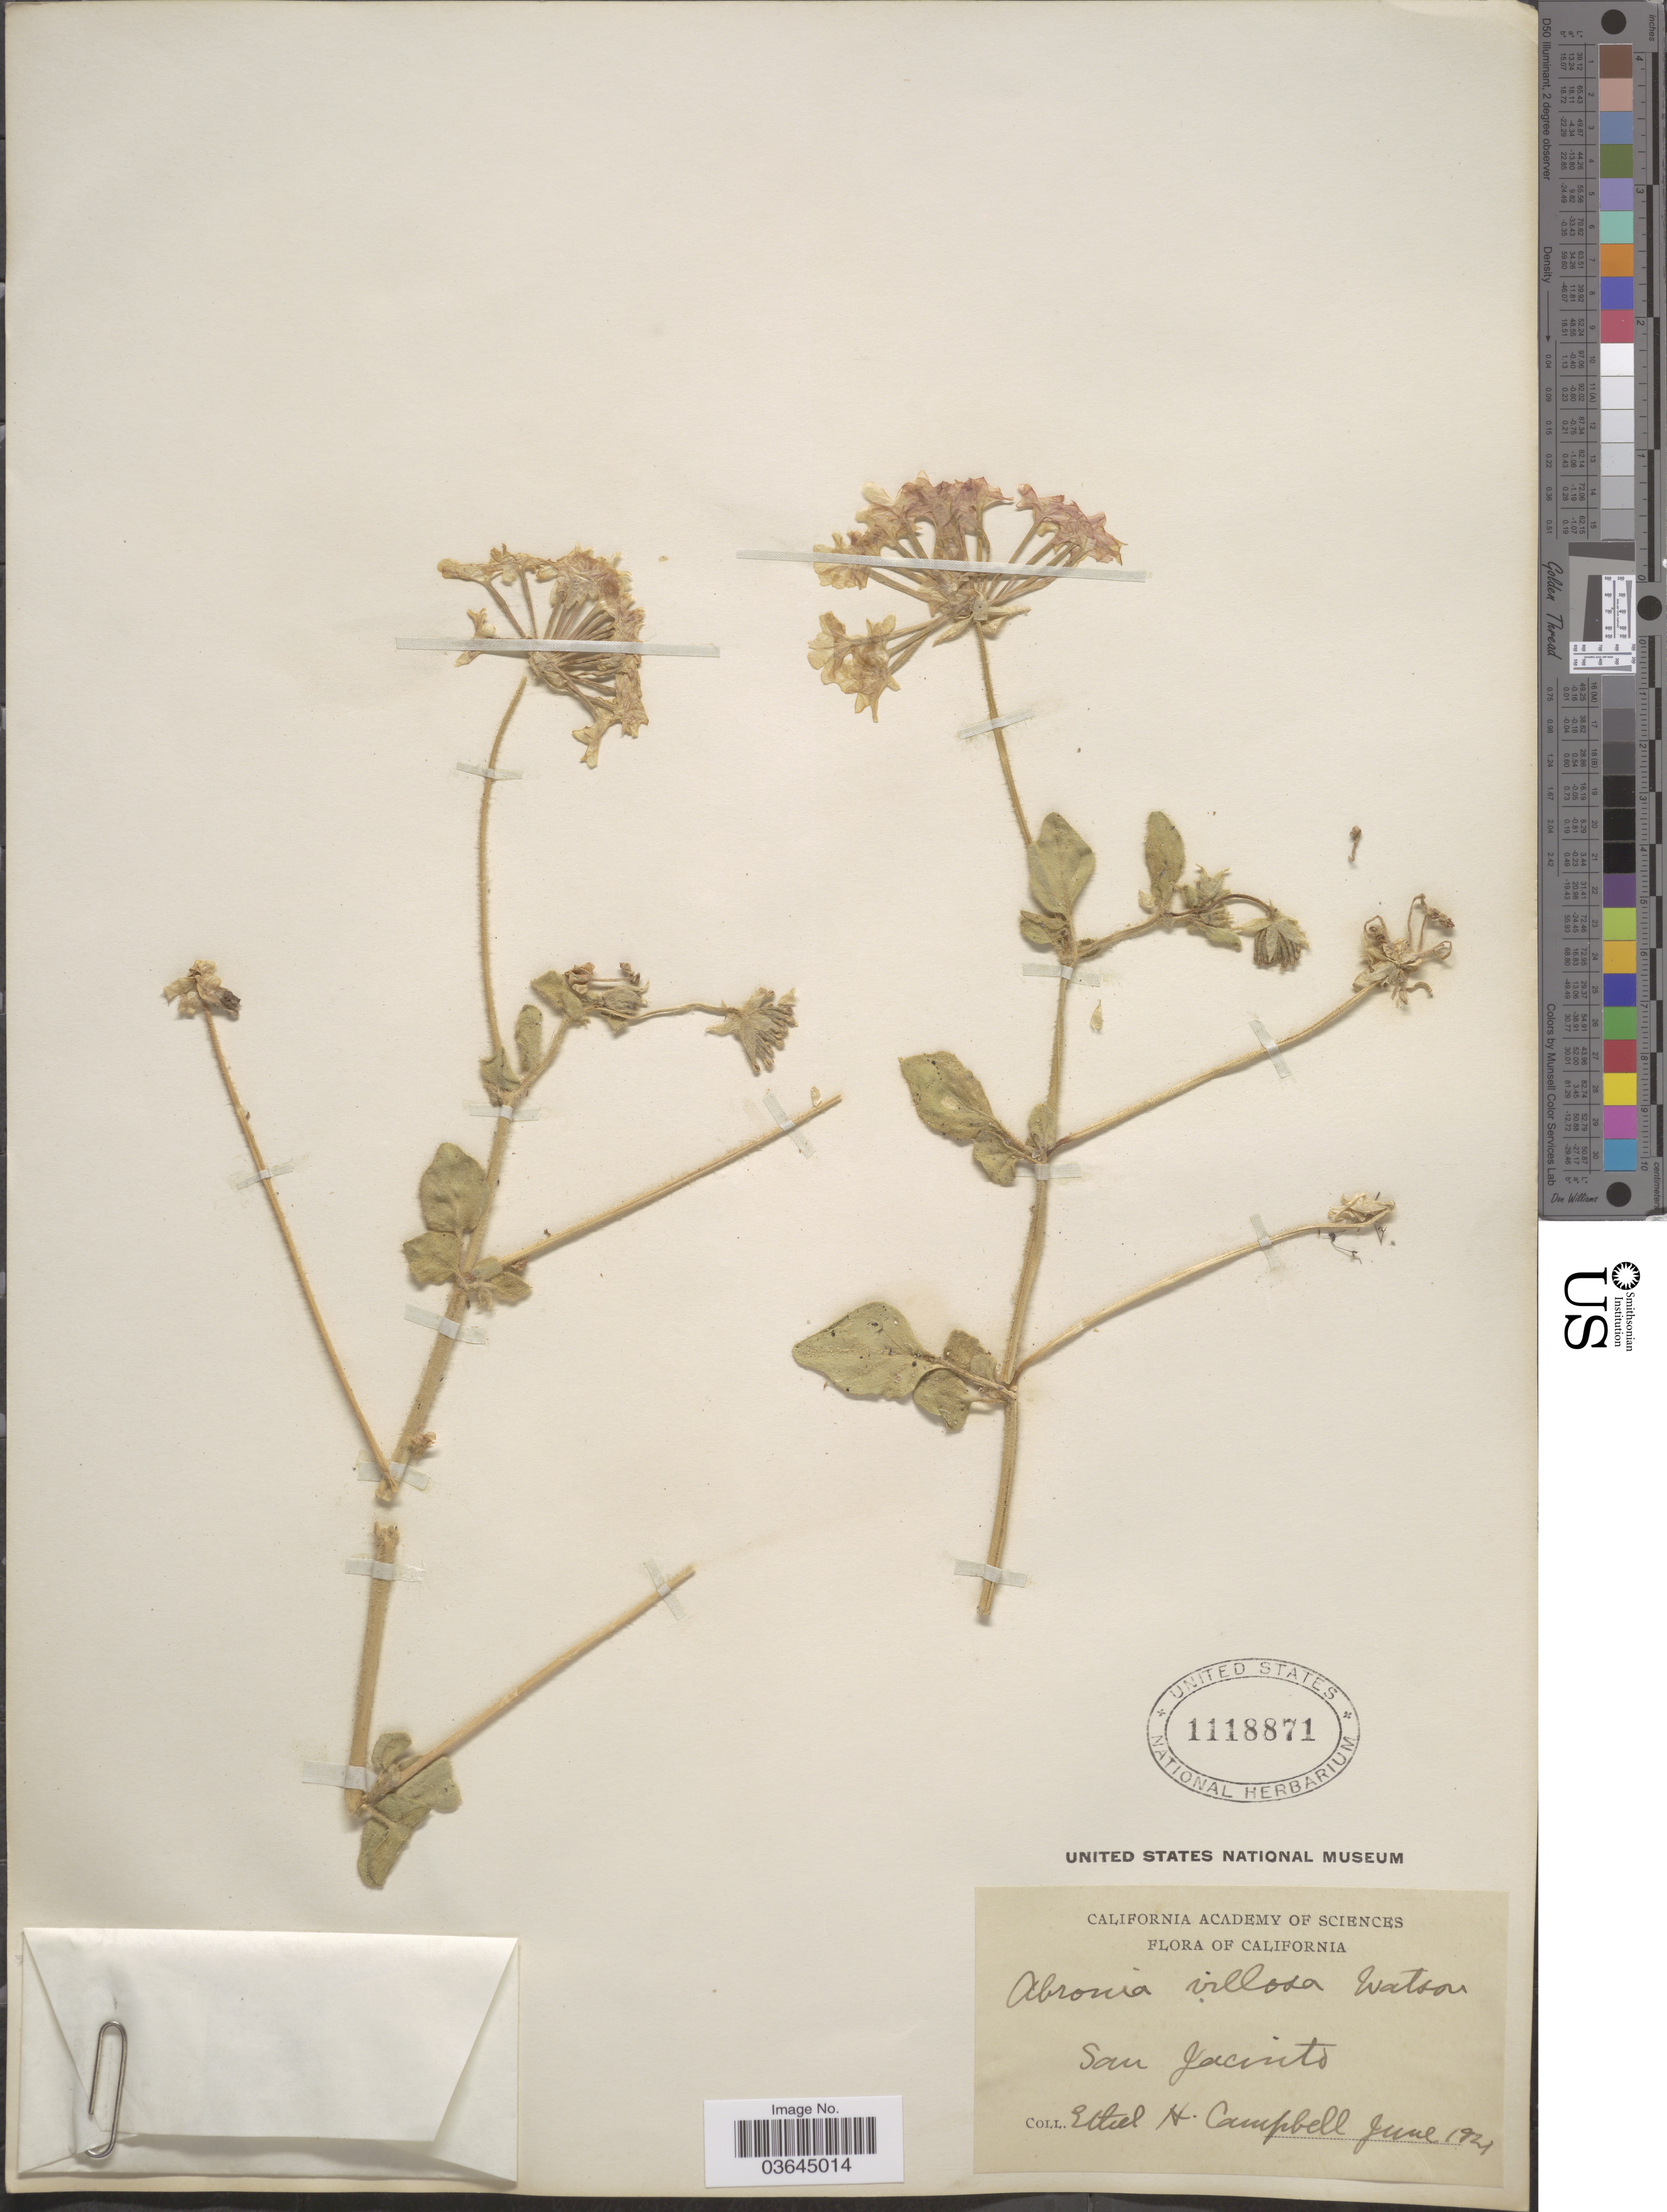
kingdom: Plantae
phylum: Tracheophyta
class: Magnoliopsida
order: Caryophyllales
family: Nyctaginaceae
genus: Abronia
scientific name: Abronia villosa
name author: S. Watson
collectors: E. Campbell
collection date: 1921-06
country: United States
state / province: California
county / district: Riverside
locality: San Jacinto.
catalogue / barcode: US 1118871